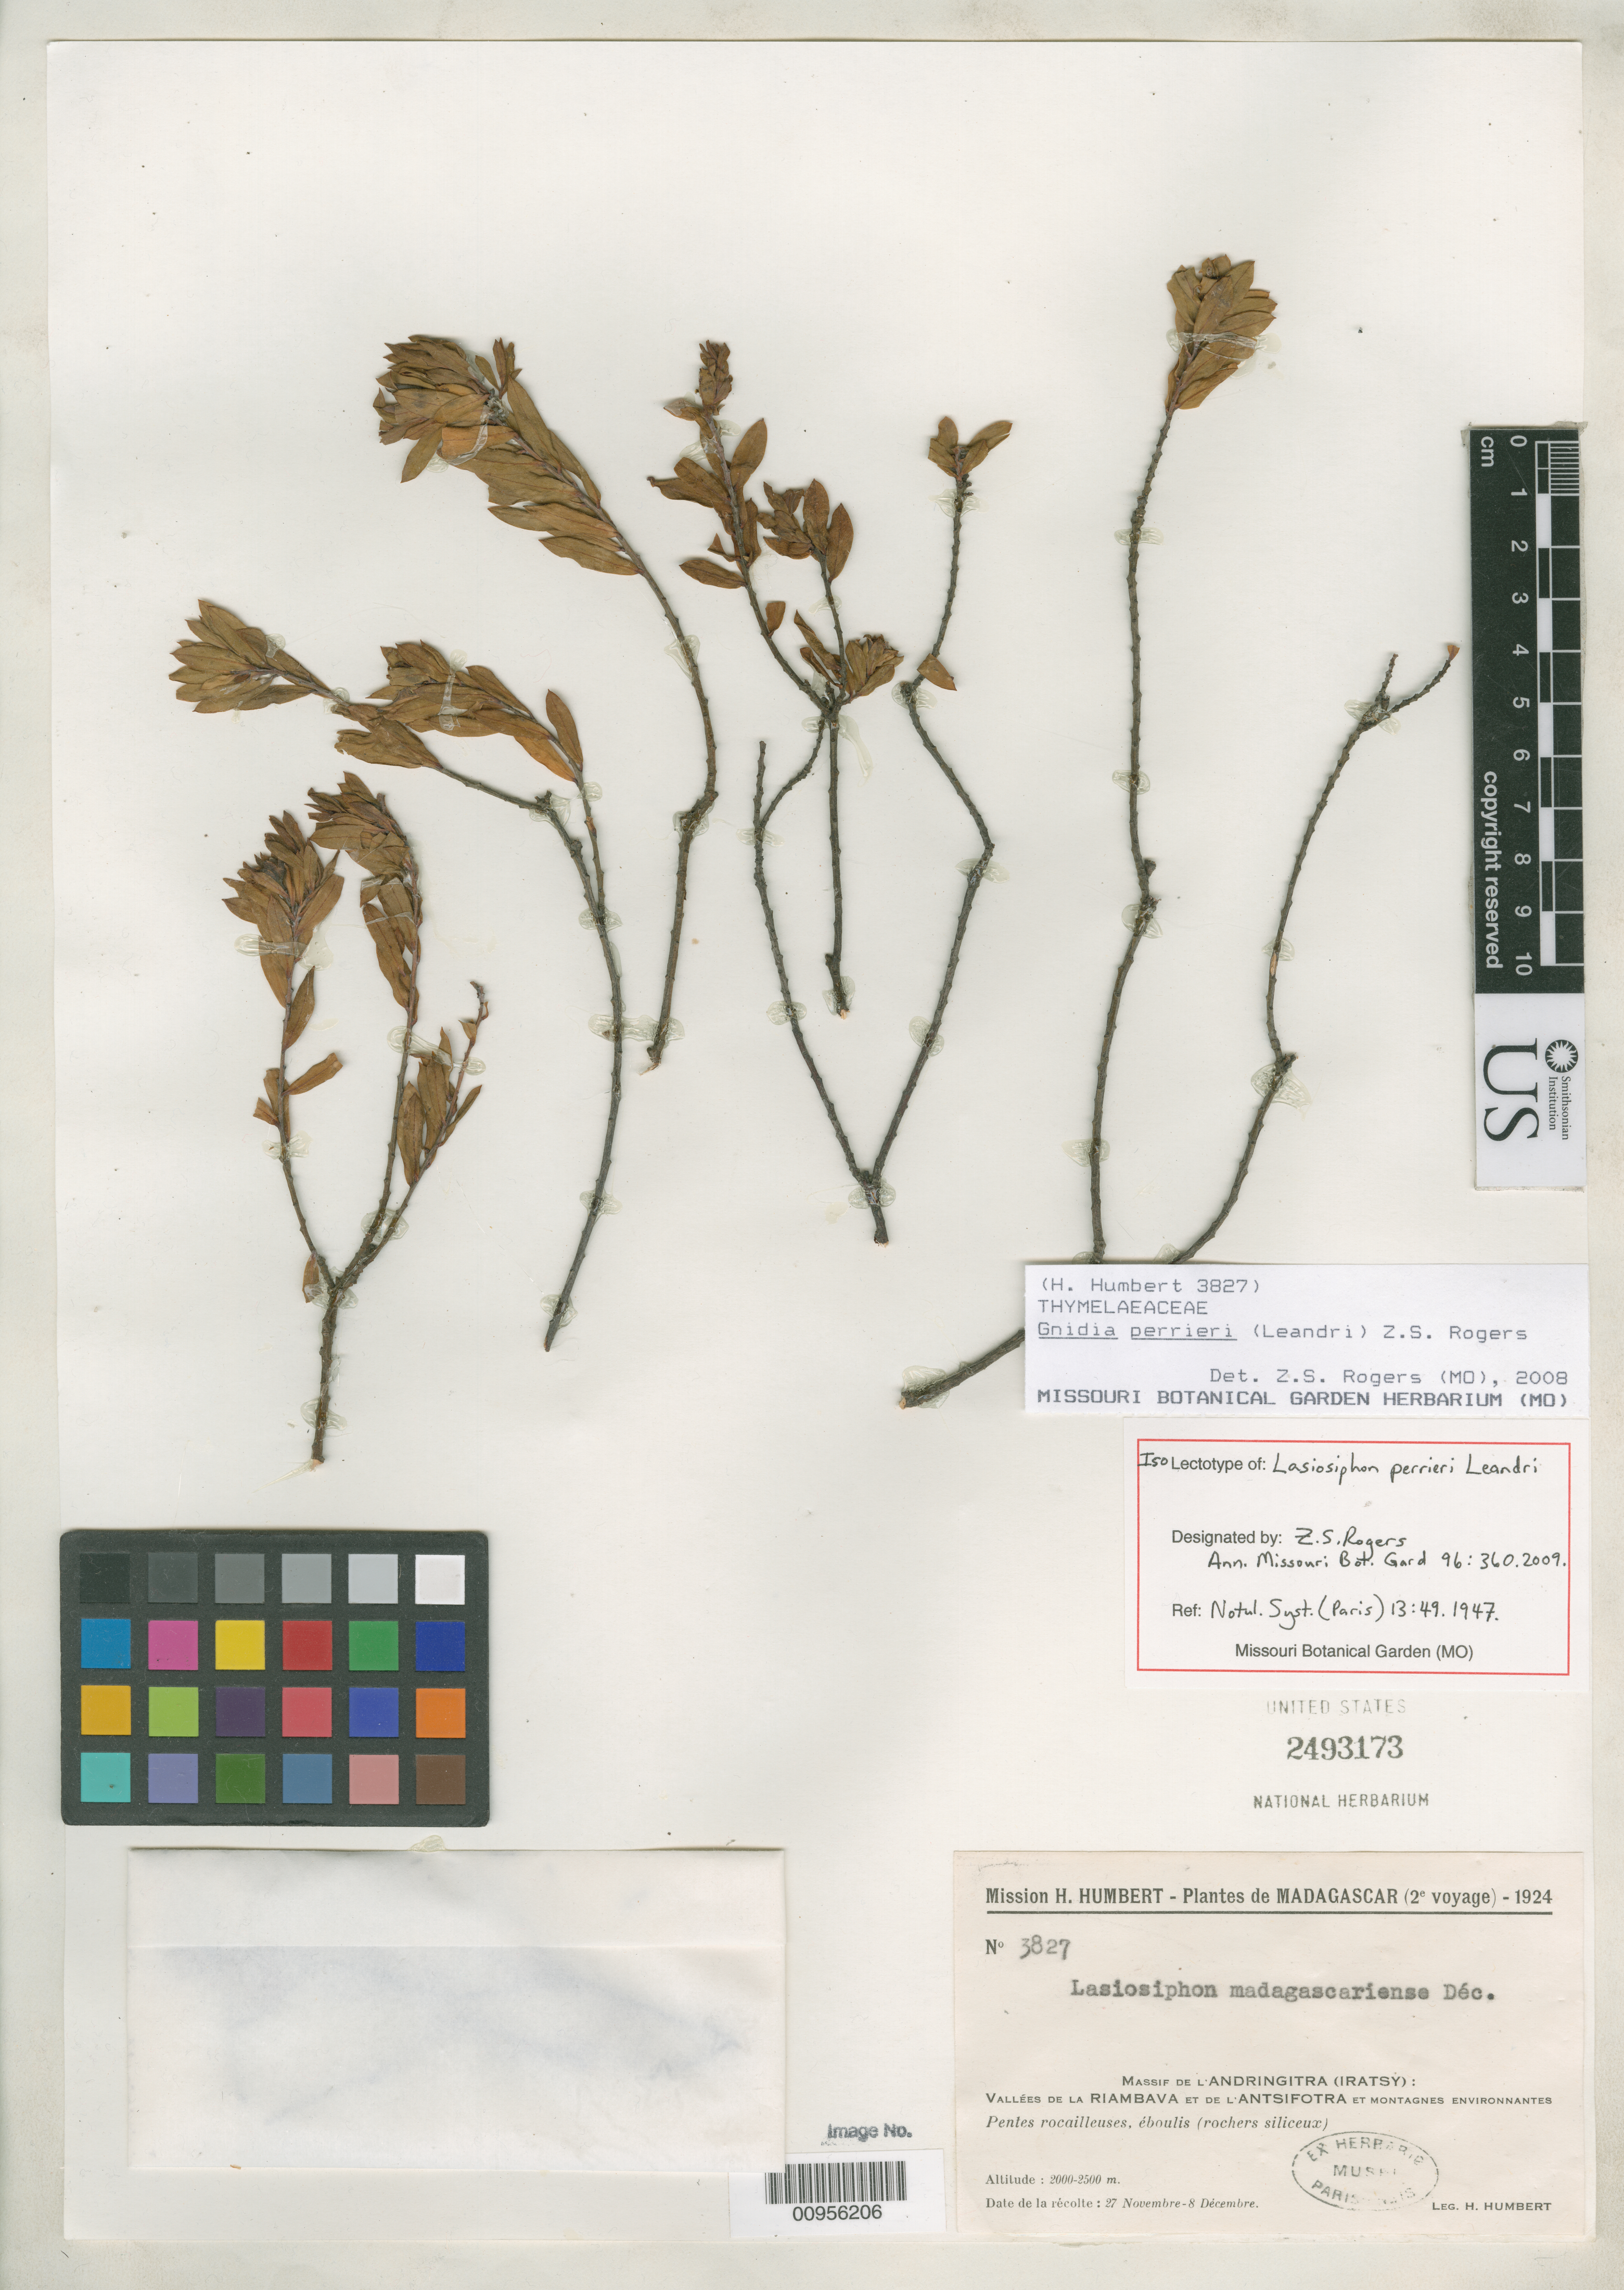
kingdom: Plantae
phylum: Tracheophyta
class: Magnoliopsida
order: Malvales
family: Thymelaeaceae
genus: Lasiosiphon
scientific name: Lasiosiphon perrieri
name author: Leandri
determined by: Rogers, Z. S.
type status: Isolectotype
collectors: H. Humbert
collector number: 3827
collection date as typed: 27 Nov 1924 to 08 Dec 1924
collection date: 1924-11-27/1924-12-08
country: Madagascar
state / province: Haute Matsiatra / Ihorombe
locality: Massif de l'Andringitra (Iratsy): vallées de la Riambava et de l'Antsifotra et montagnes environnantes.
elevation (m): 2000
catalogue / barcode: US 2493173